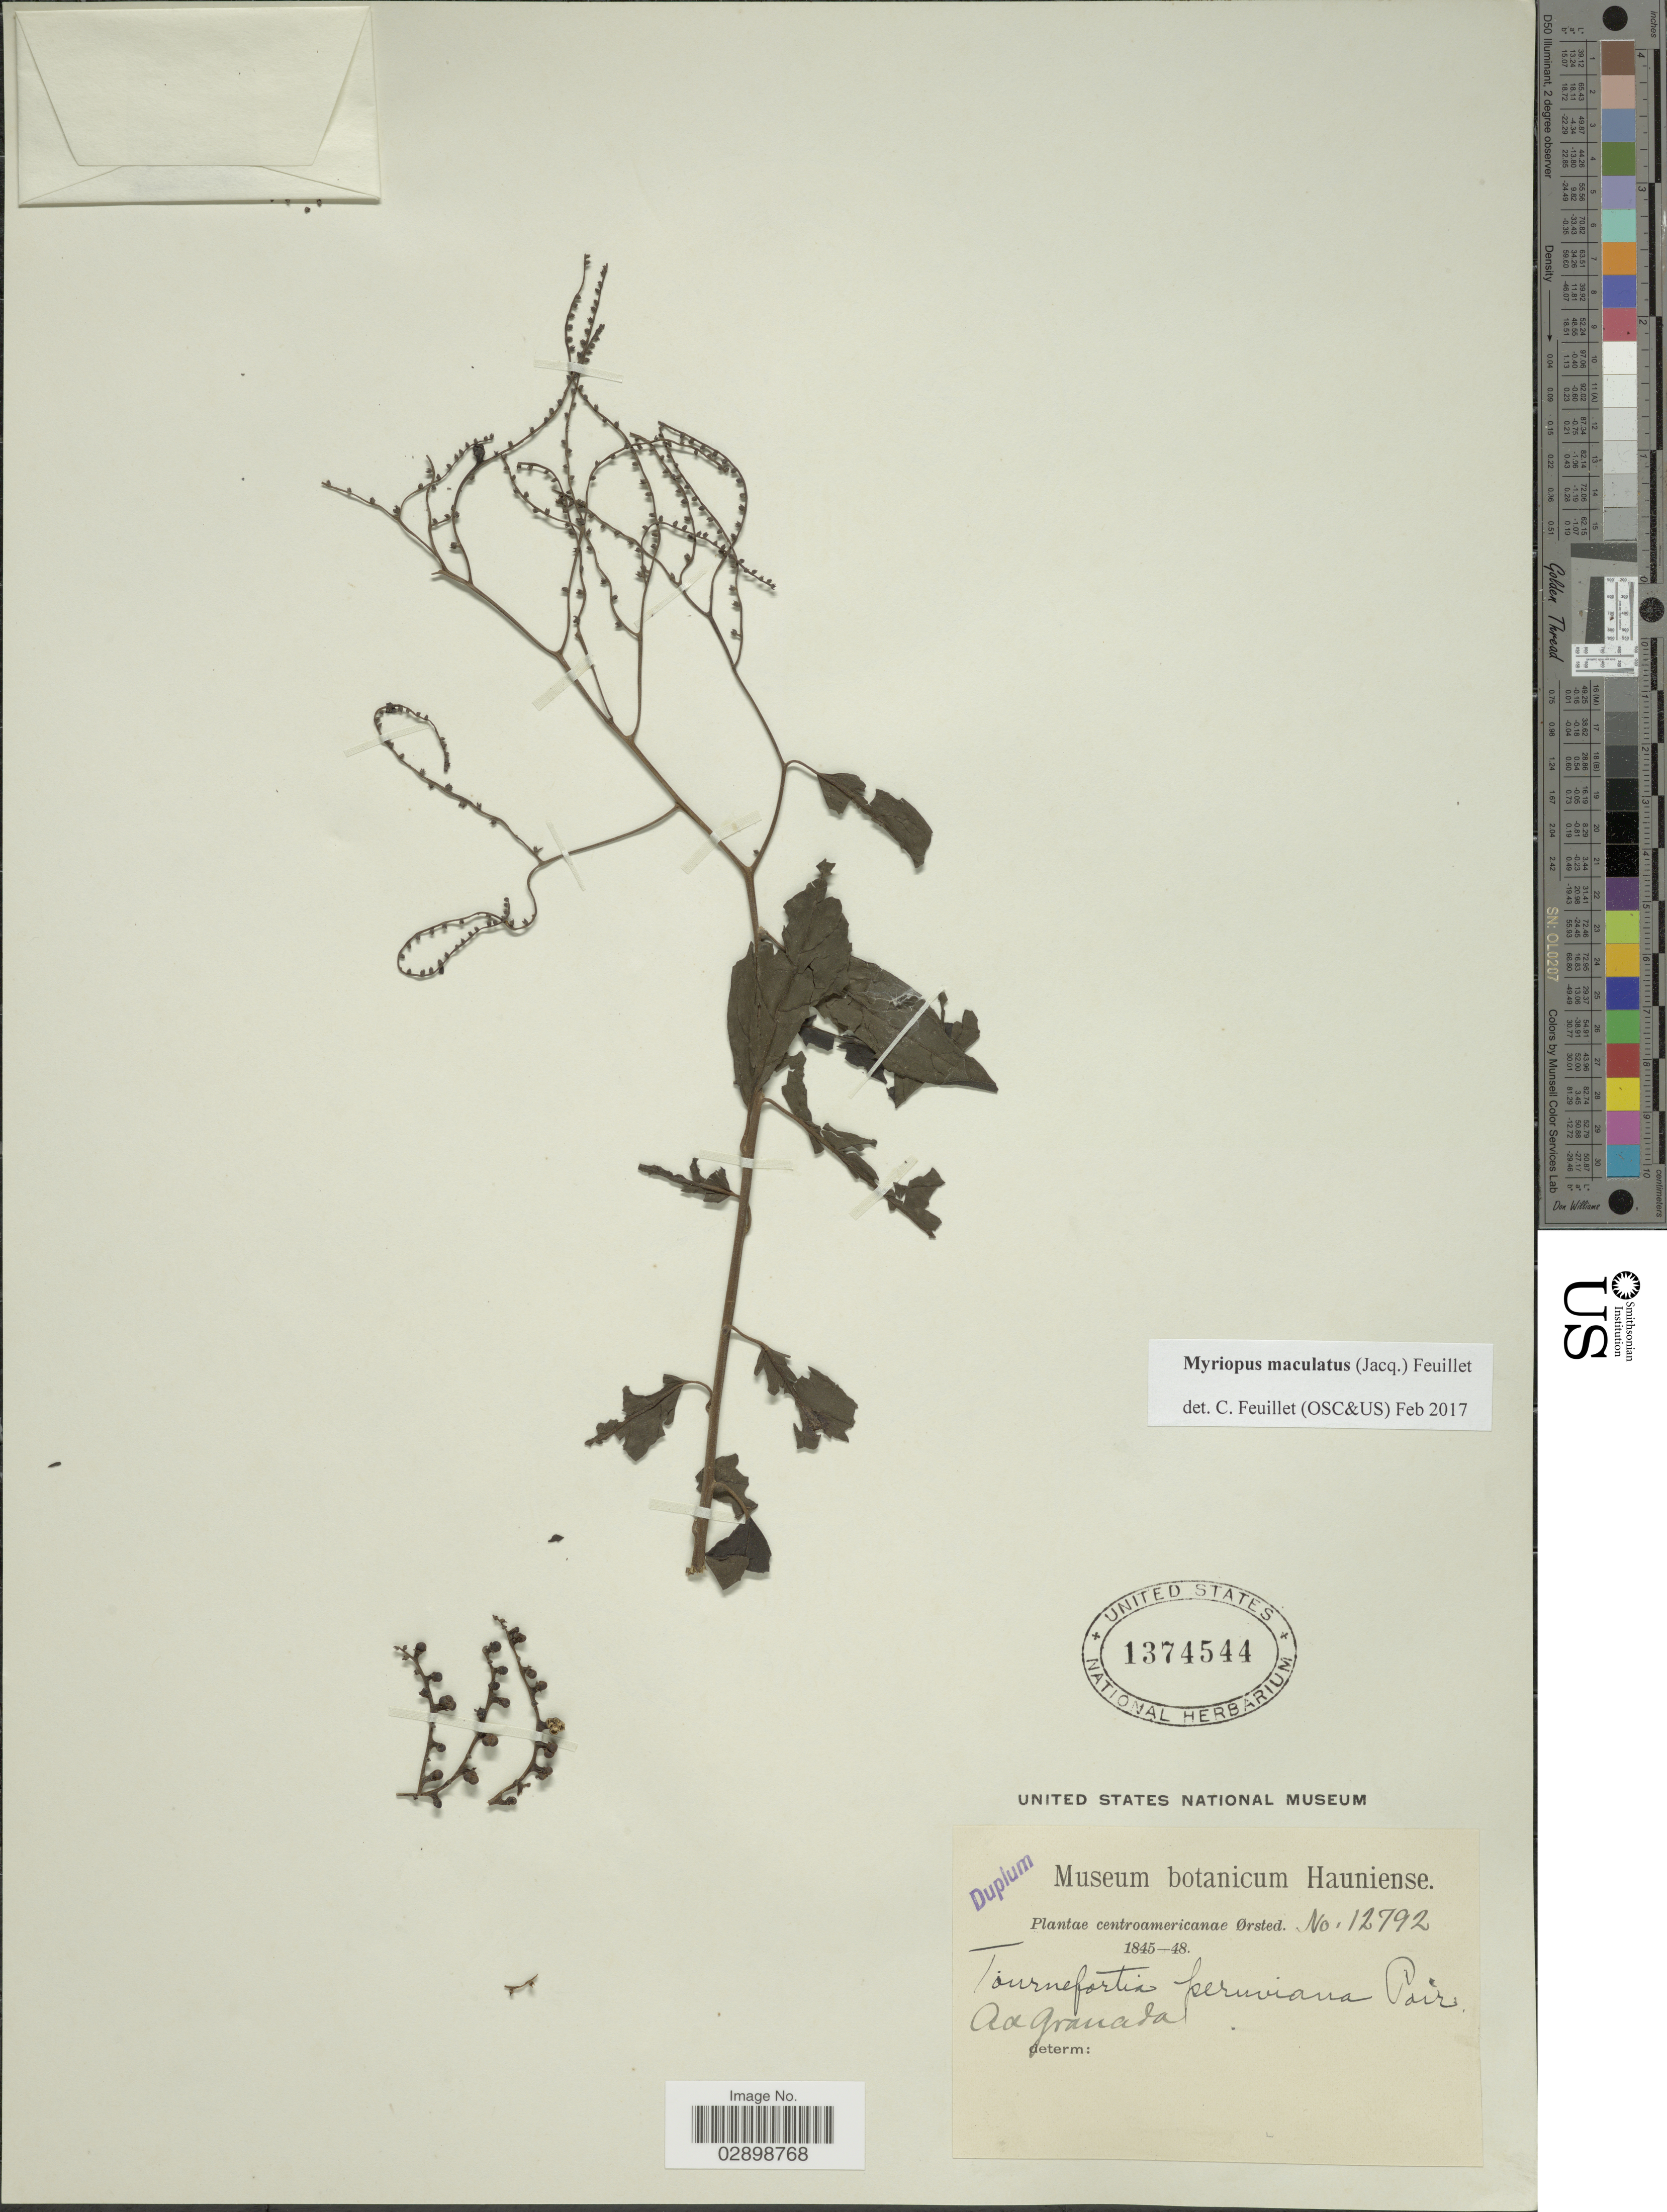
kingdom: Plantae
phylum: Tracheophyta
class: Magnoliopsida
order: Boraginales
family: Heliotropiaceae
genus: Myriopus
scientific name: Myriopus maculatus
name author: (Jacq.) Feuillet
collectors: Ørsted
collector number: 12792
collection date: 1845/1848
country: Nicaragua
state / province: Granada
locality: Centroamericanae. Ad Granada.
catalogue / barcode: US 1374544